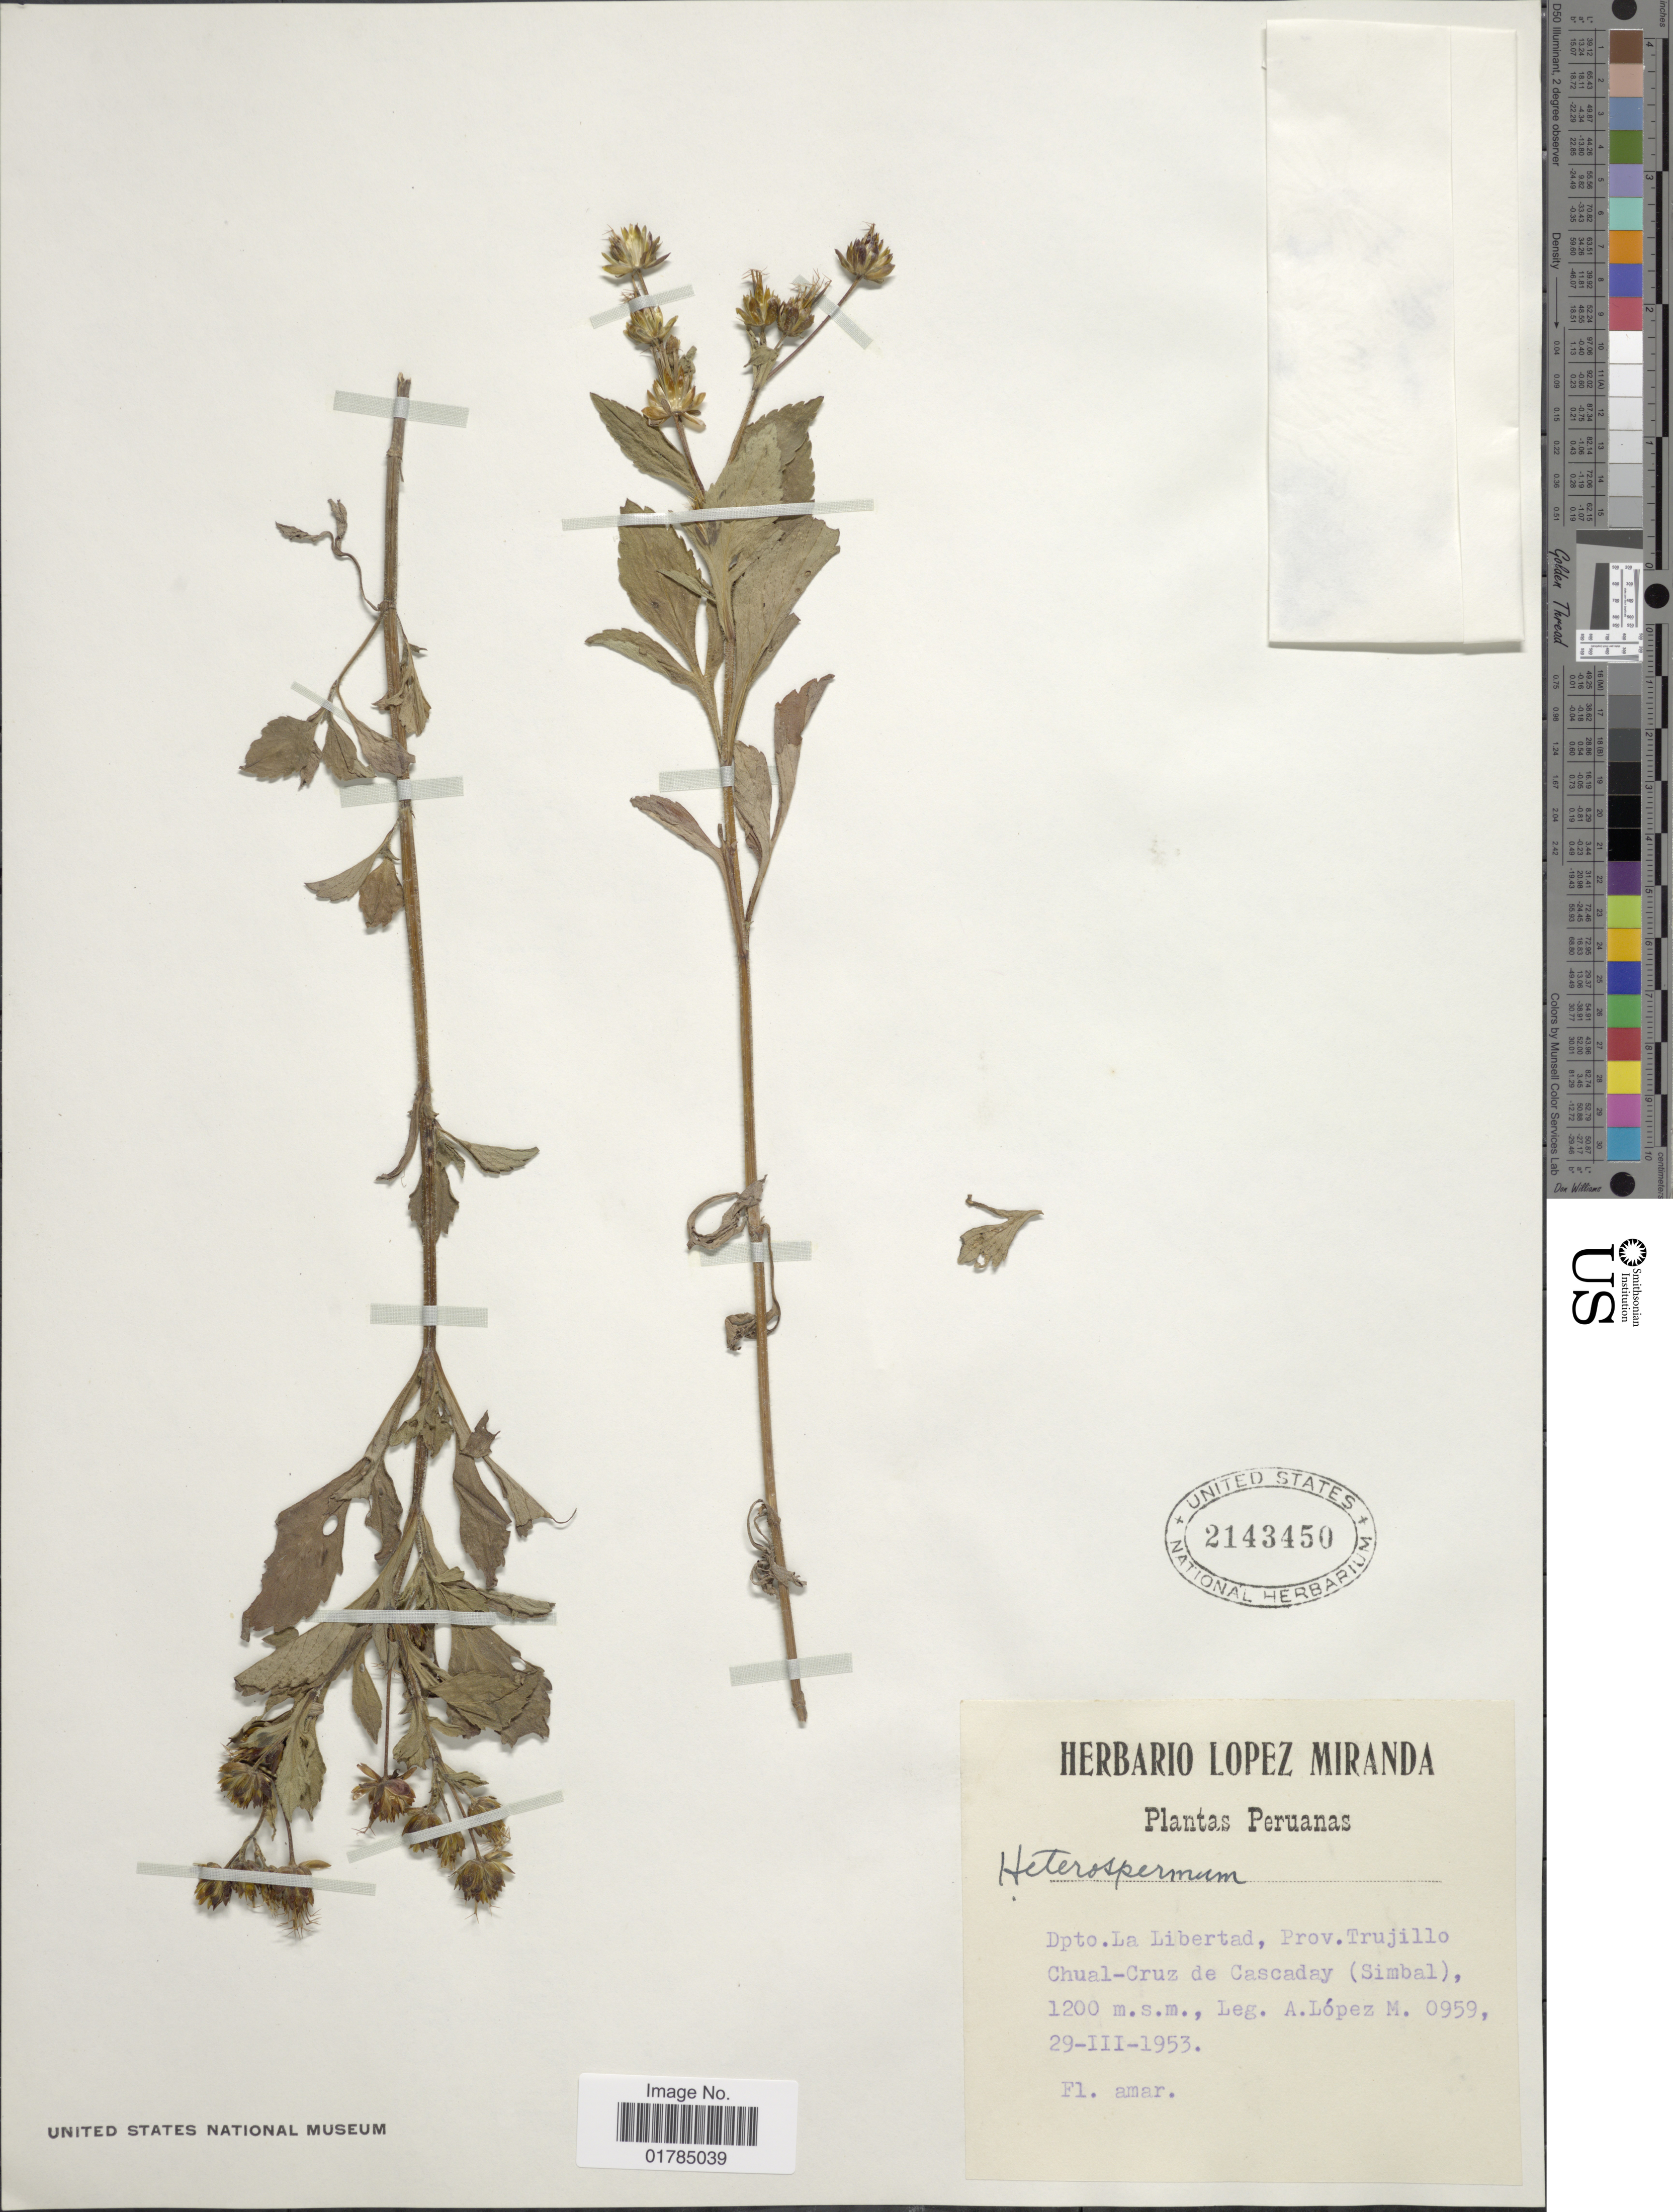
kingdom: Plantae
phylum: Tracheophyta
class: Magnoliopsida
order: Asterales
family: Asteraceae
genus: Heterosperma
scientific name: Heterosperma sp.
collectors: A. López M.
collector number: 0959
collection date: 1953-03-29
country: Peru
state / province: La Libertad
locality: Prov. Trujillo Chual-Cruz de Cascaday (Simbal)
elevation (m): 1200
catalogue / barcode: US 2143450